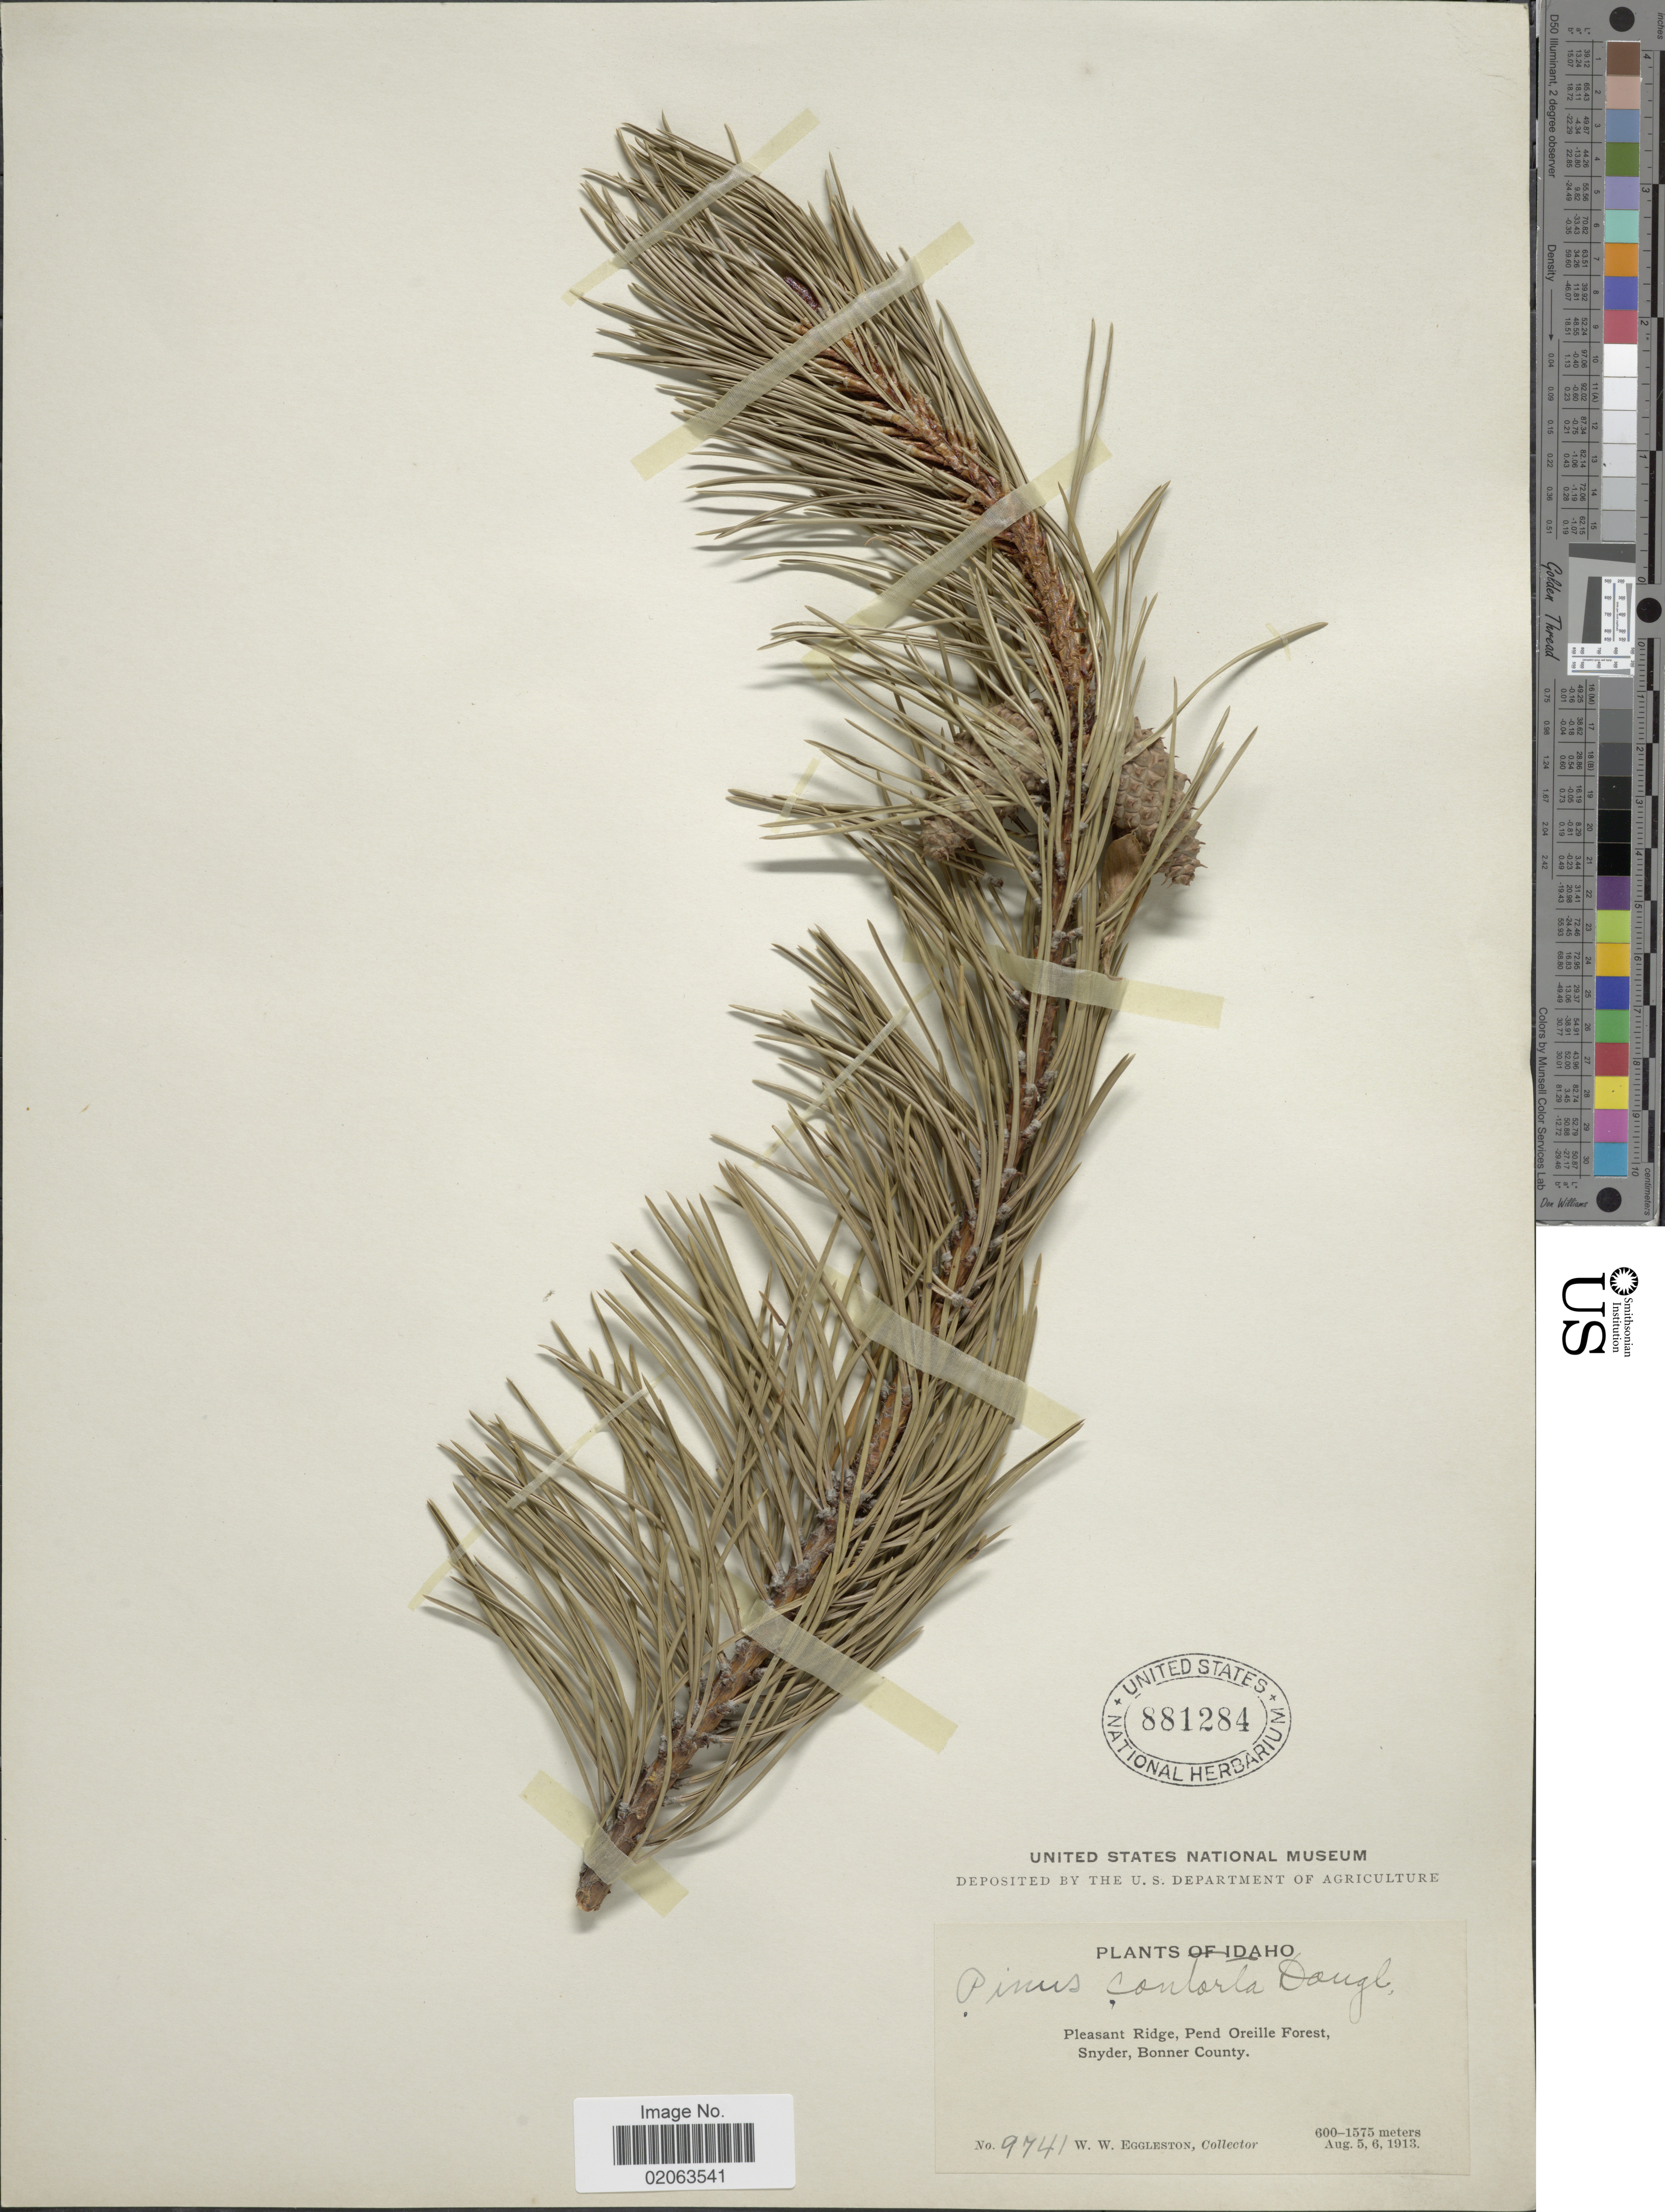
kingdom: Plantae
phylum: Tracheophyta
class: Pinopsida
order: Pinales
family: Pinaceae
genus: Pinus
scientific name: Pinus contorta var. latifolia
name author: Engelm. ex S. Watson in C. King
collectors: W. W. Eggleston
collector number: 9741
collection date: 1913-08-05/1913-08-06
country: United States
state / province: Idaho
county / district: Bonner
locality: Pleasant Ridge, Pend Oreille Forest, Snyder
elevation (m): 600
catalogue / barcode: US 881284